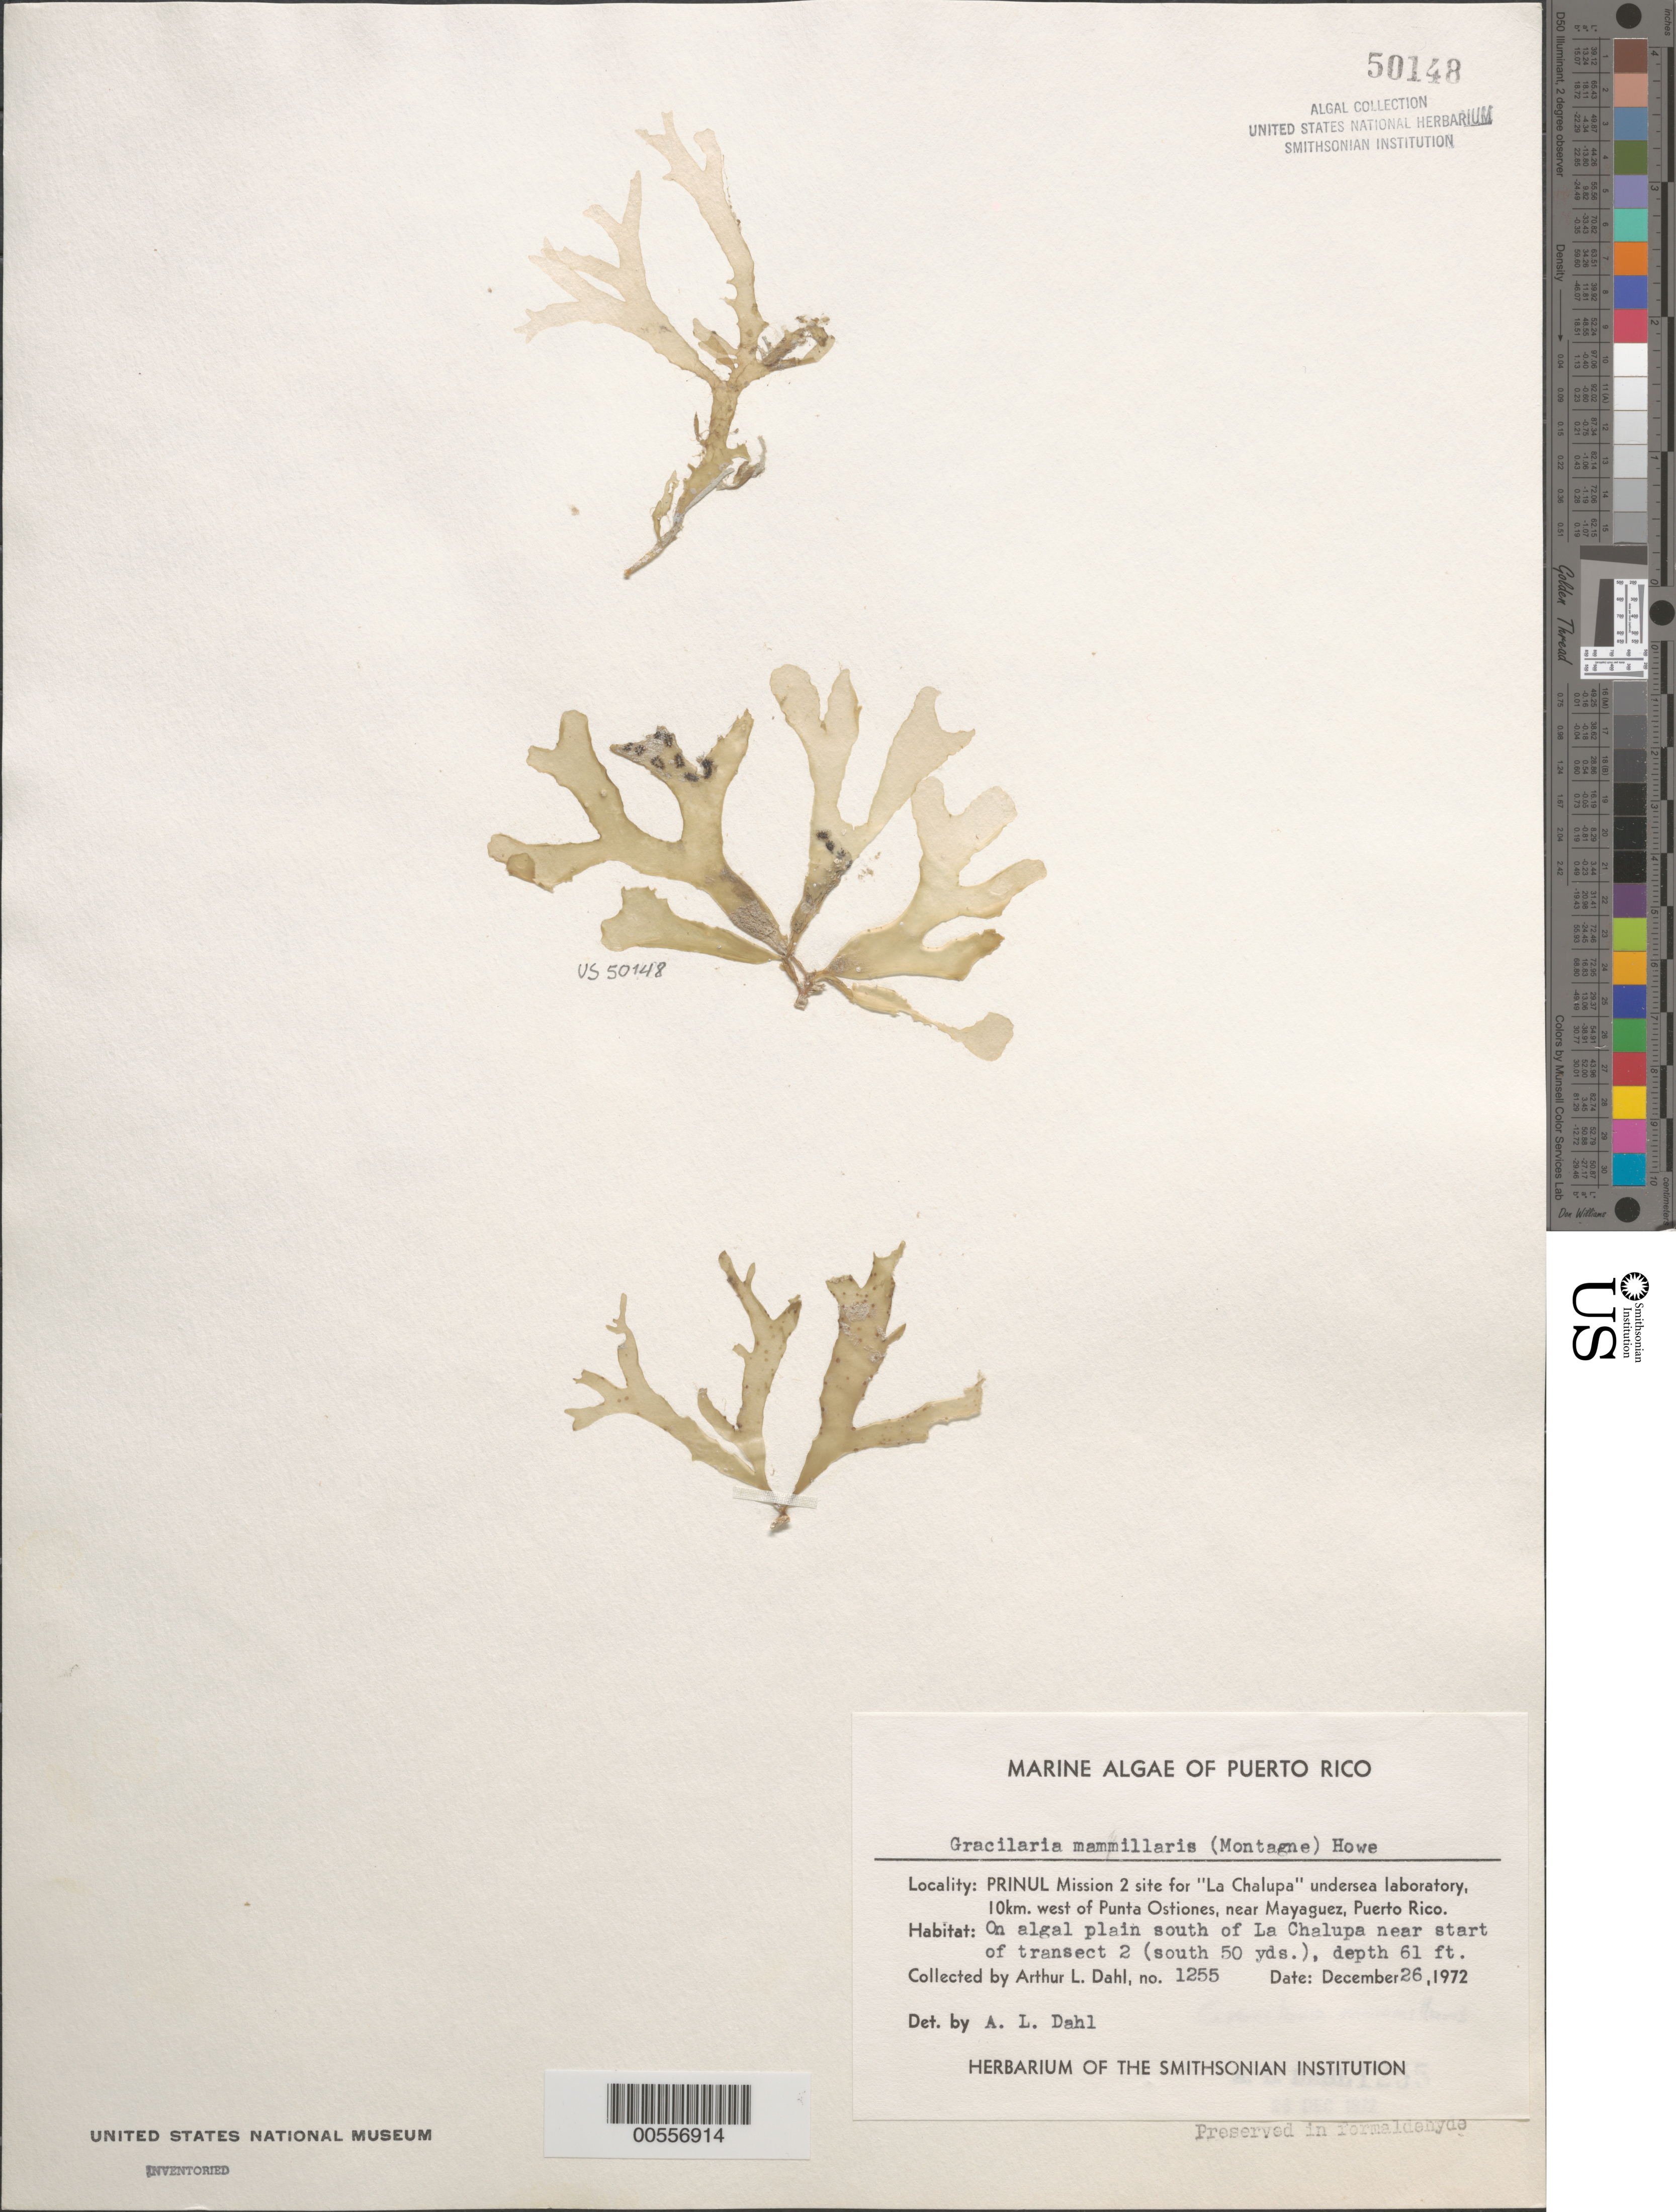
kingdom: Plantae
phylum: Rhodophyta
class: Florideophyceae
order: Gracilariales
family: Gracilariaceae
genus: Gracilaria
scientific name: Gracilaria mammillaris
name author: (Mont.) M. Howe in Britton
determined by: Dahl, A. E.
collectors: A. Dahl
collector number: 1255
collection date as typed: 26 Dec 1972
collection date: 1972-12-26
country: Puerto Rico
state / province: Mayaguez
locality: La chalupa undersea laboratory, 10 km west of punta ostiones, near mayaguez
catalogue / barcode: US 50148